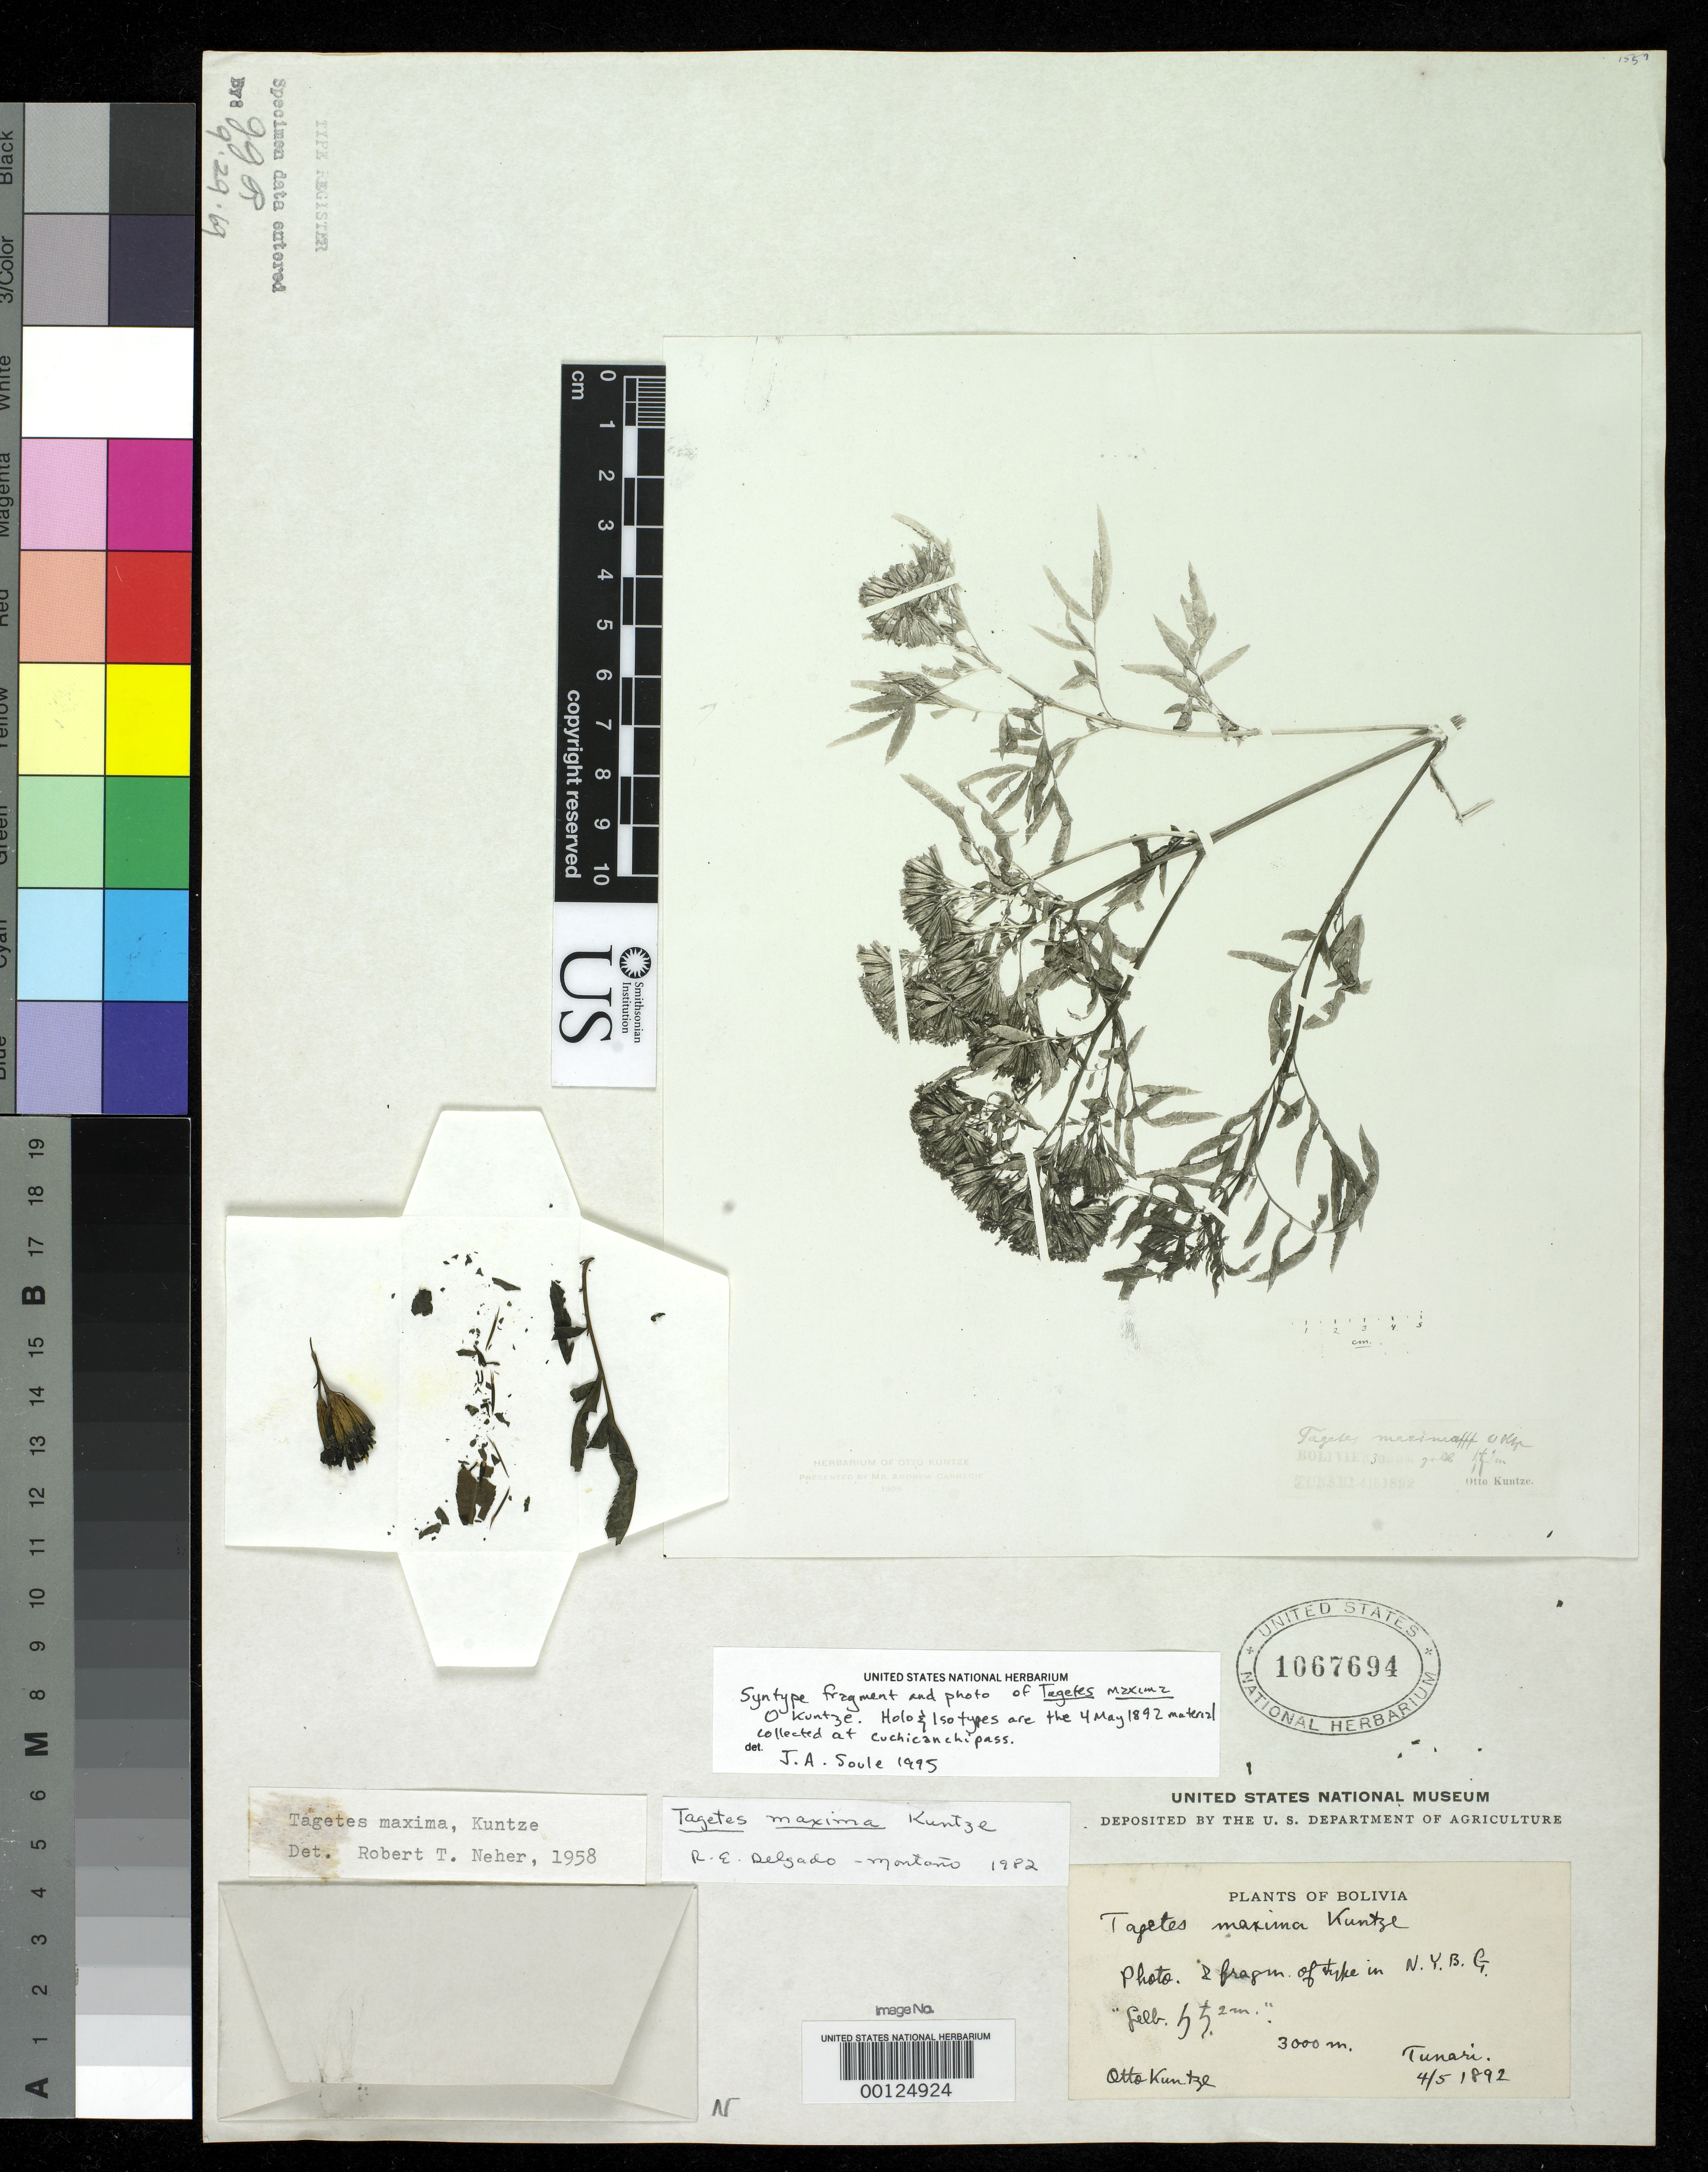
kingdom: Plantae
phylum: Tracheophyta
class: Magnoliopsida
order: Asterales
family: Asteraceae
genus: Tagetes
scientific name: Tagetes maxima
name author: Kuntze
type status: Type Fragment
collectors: C.E.O. Kuntze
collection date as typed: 04 May 1892 or 05 Apr 1892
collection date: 1892-04-05 or 1892-05-04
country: Bolivia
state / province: Cochabamba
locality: Tunari Mountains.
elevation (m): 3000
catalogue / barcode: US 1067694